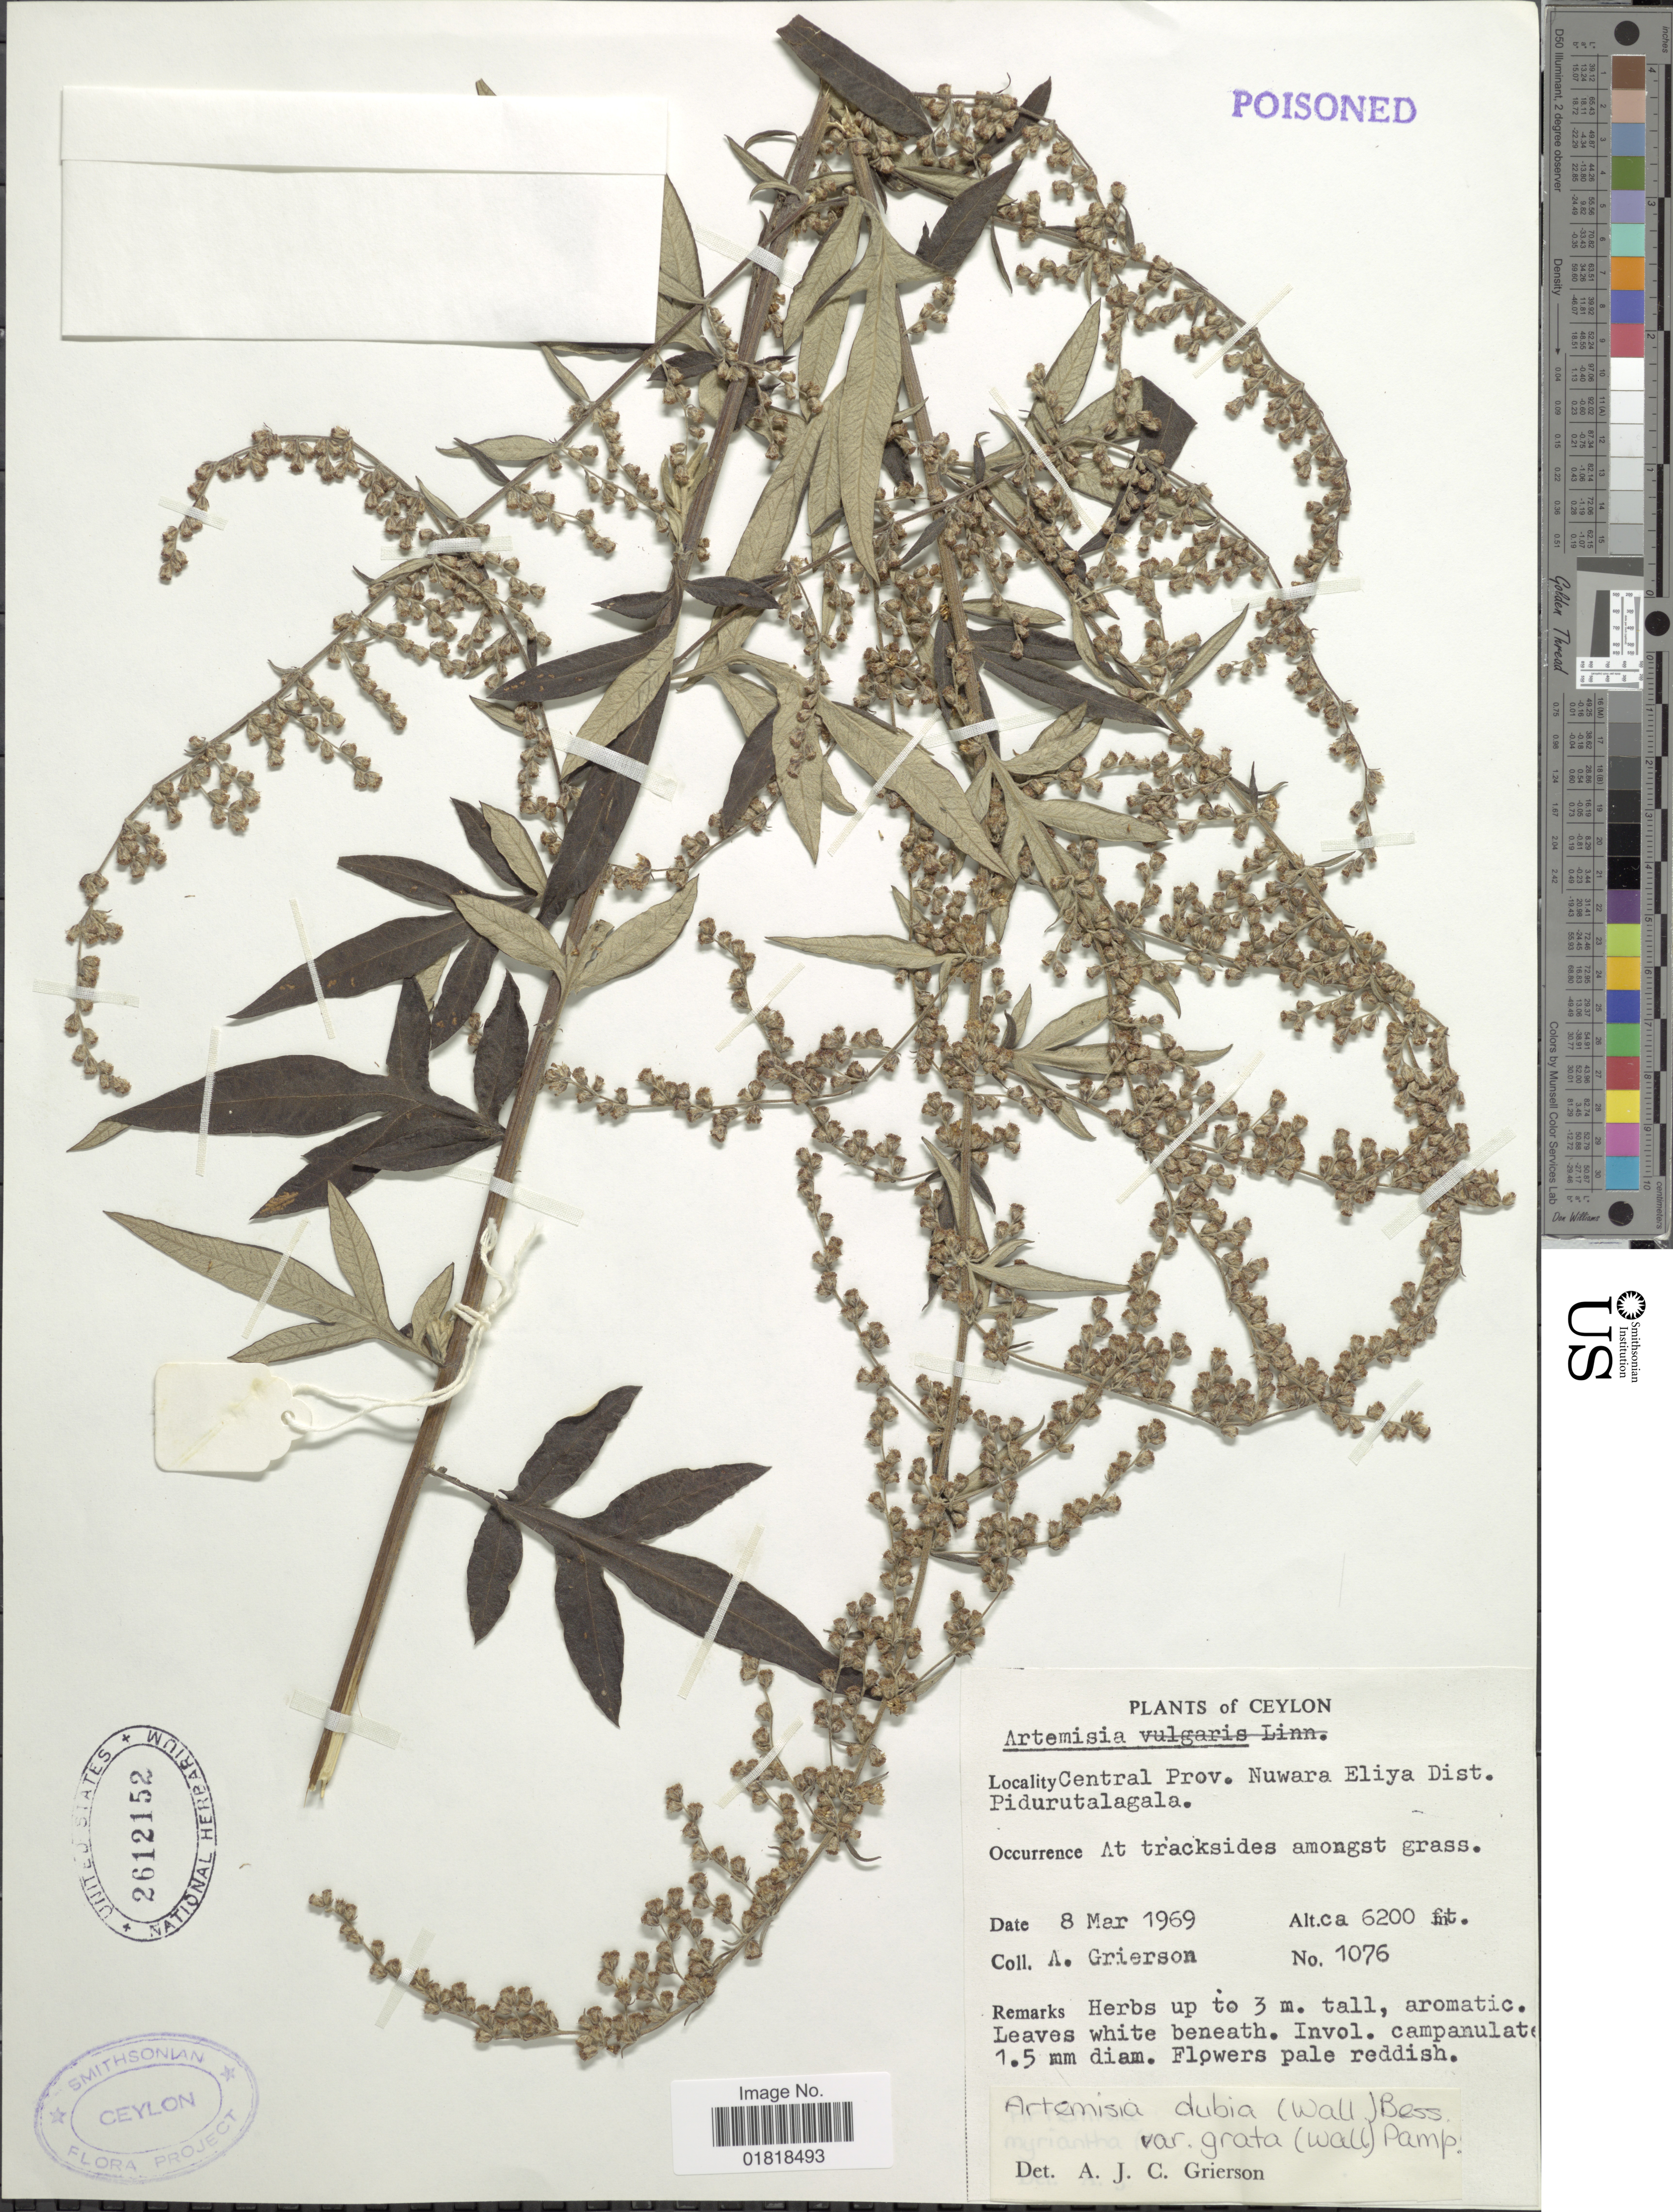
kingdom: Plantae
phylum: Tracheophyta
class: Magnoliopsida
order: Asterales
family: Asteraceae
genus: Artemisia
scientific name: Artemisia dubia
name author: Wall. ex Besser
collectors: A. Grierson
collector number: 1076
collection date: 1969-03-08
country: Sri Lanka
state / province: Central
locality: Ceylon, Central Prov. Nuware Eliya Dist. Pidurutalagala, at tracksides amongst grass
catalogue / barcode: US 2612152